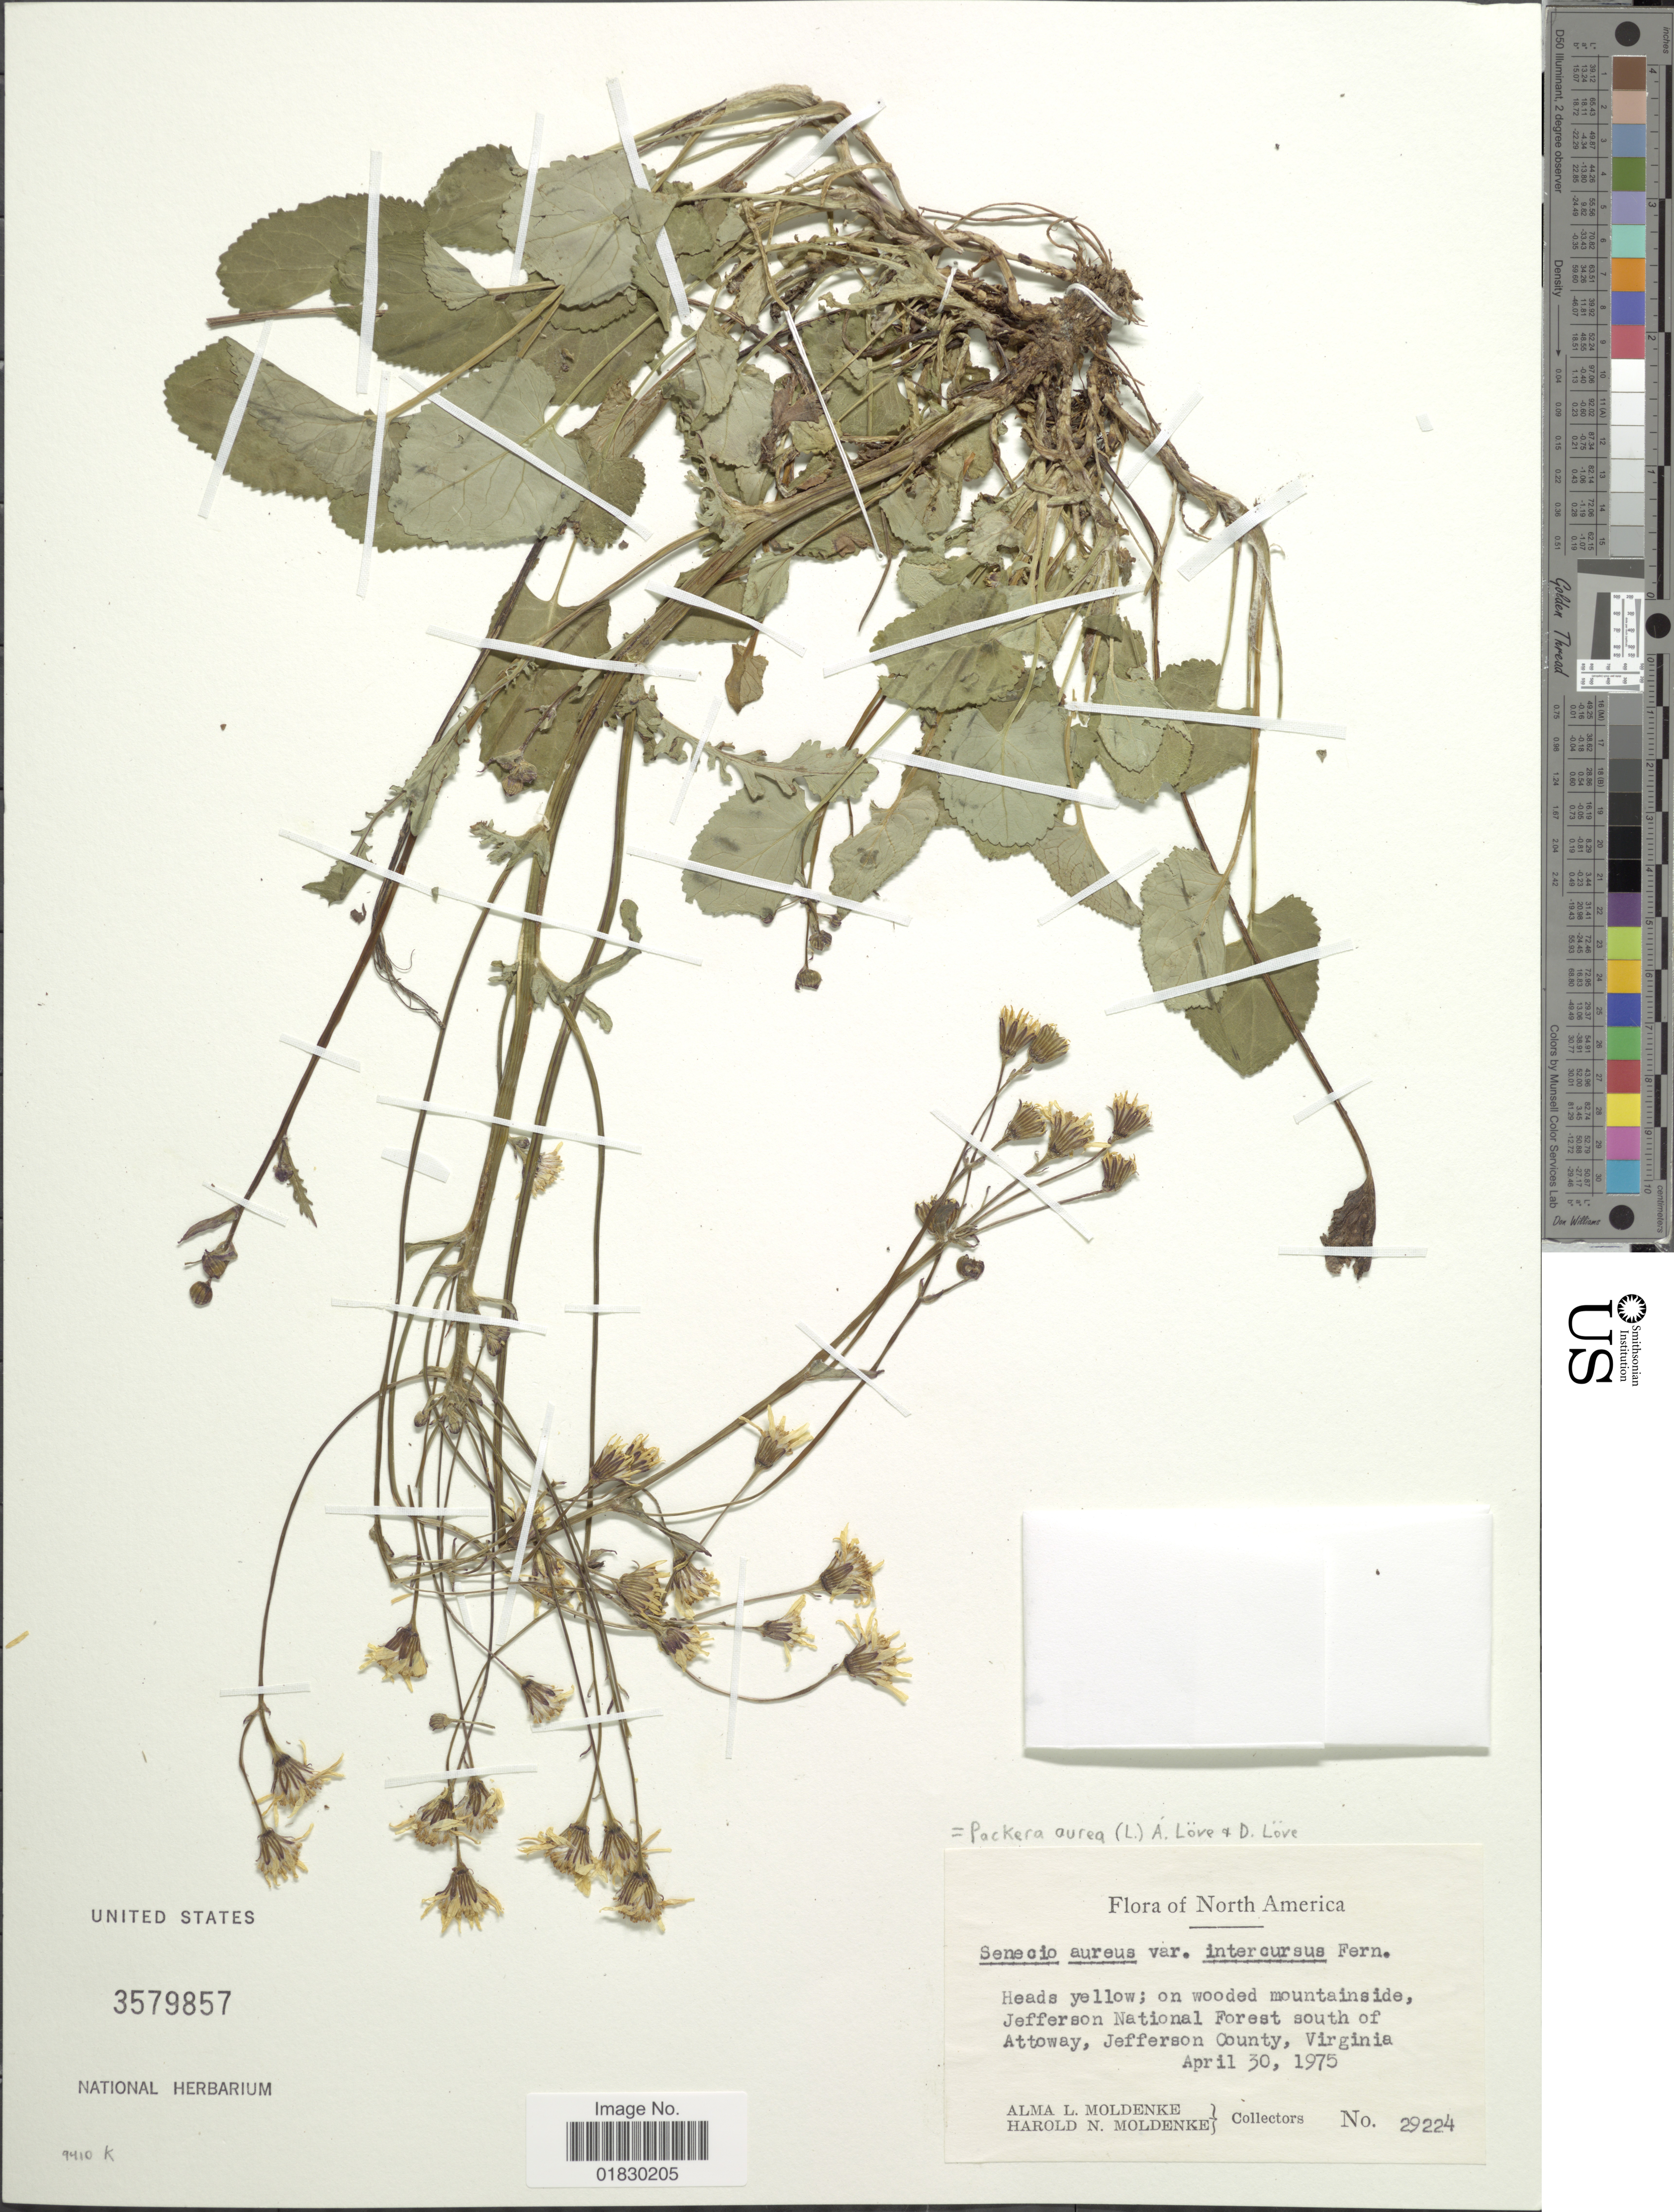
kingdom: Plantae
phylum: Tracheophyta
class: Magnoliopsida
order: Asterales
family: Asteraceae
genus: Packera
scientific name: Packera aurea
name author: (L.) Á. Löve & D. Löve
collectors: A. L. Moldenke & H. N. Moldenke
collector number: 29224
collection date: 1975-04-30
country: United States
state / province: West Virginia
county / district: Jefferson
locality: Jefferson National Forest south of Attoway, Jefferson County, Virginia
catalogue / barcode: US 3579857